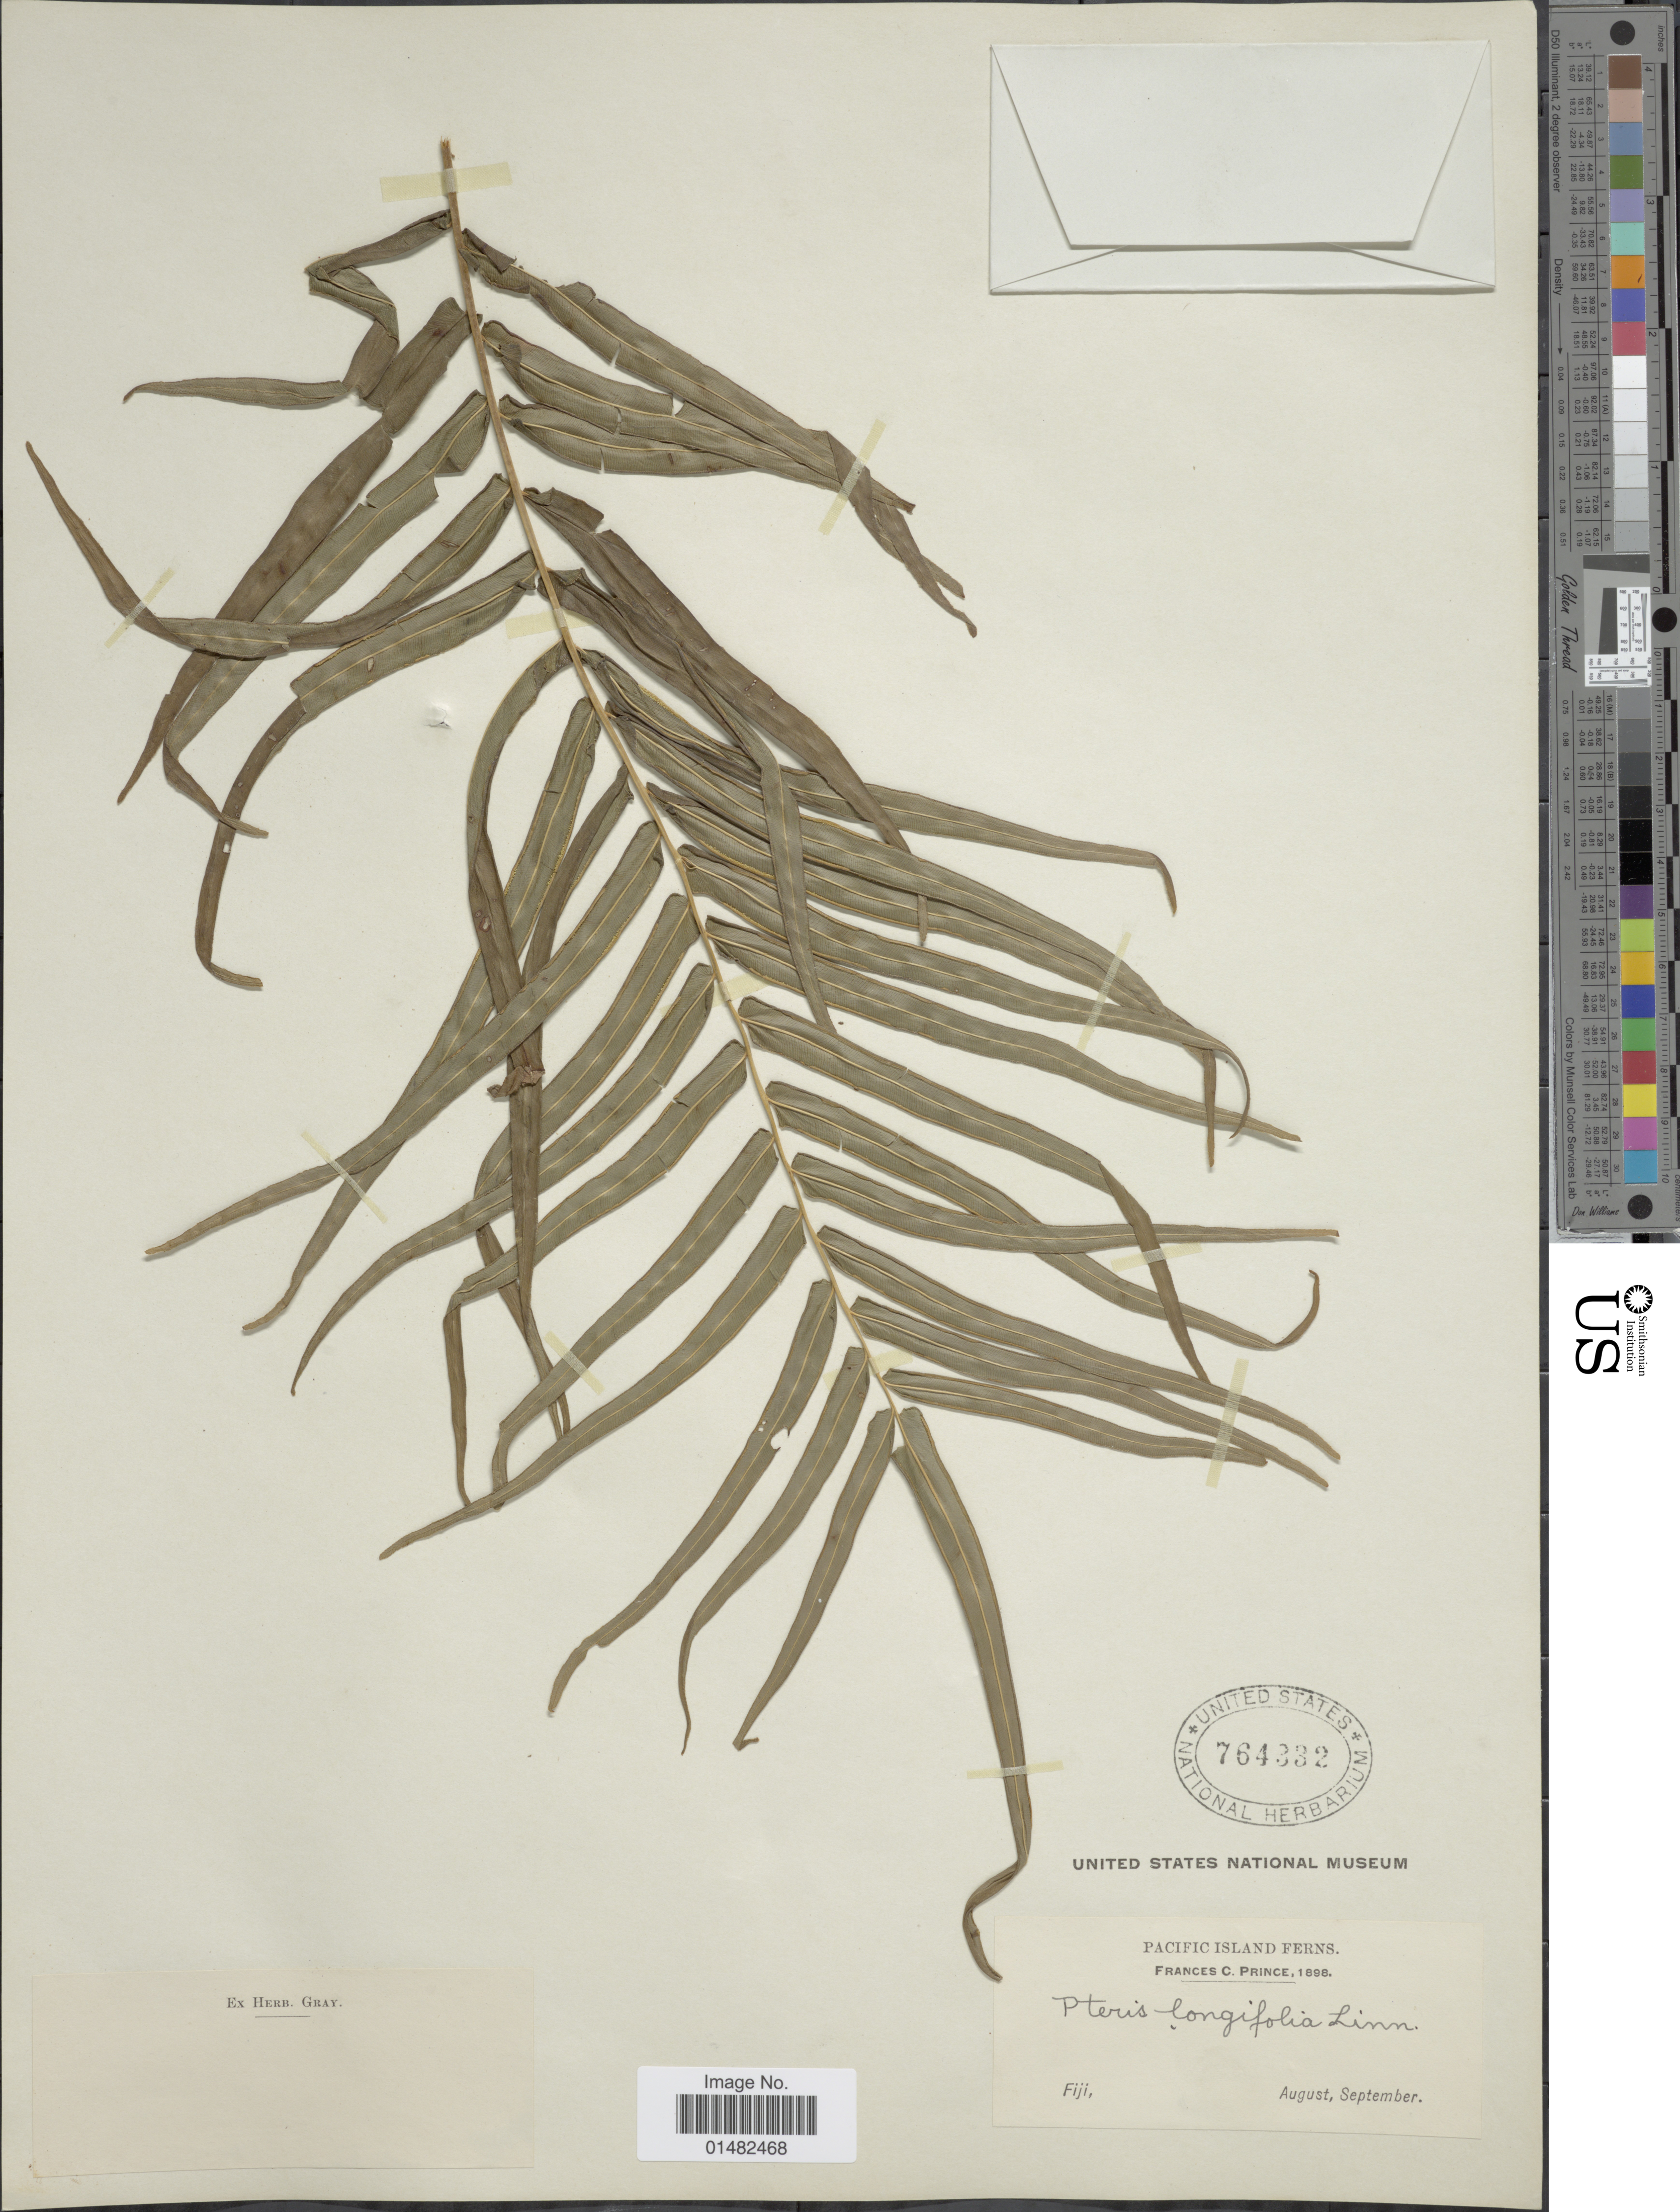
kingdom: Plantae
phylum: Tracheophyta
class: Polypodiopsida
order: Polypodiales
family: Pteridaceae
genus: Pteris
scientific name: Pteris vittata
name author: L.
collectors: F. Prince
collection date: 1898-08/1898-09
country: Fiji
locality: Pacific Island Ferns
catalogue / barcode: US 764332